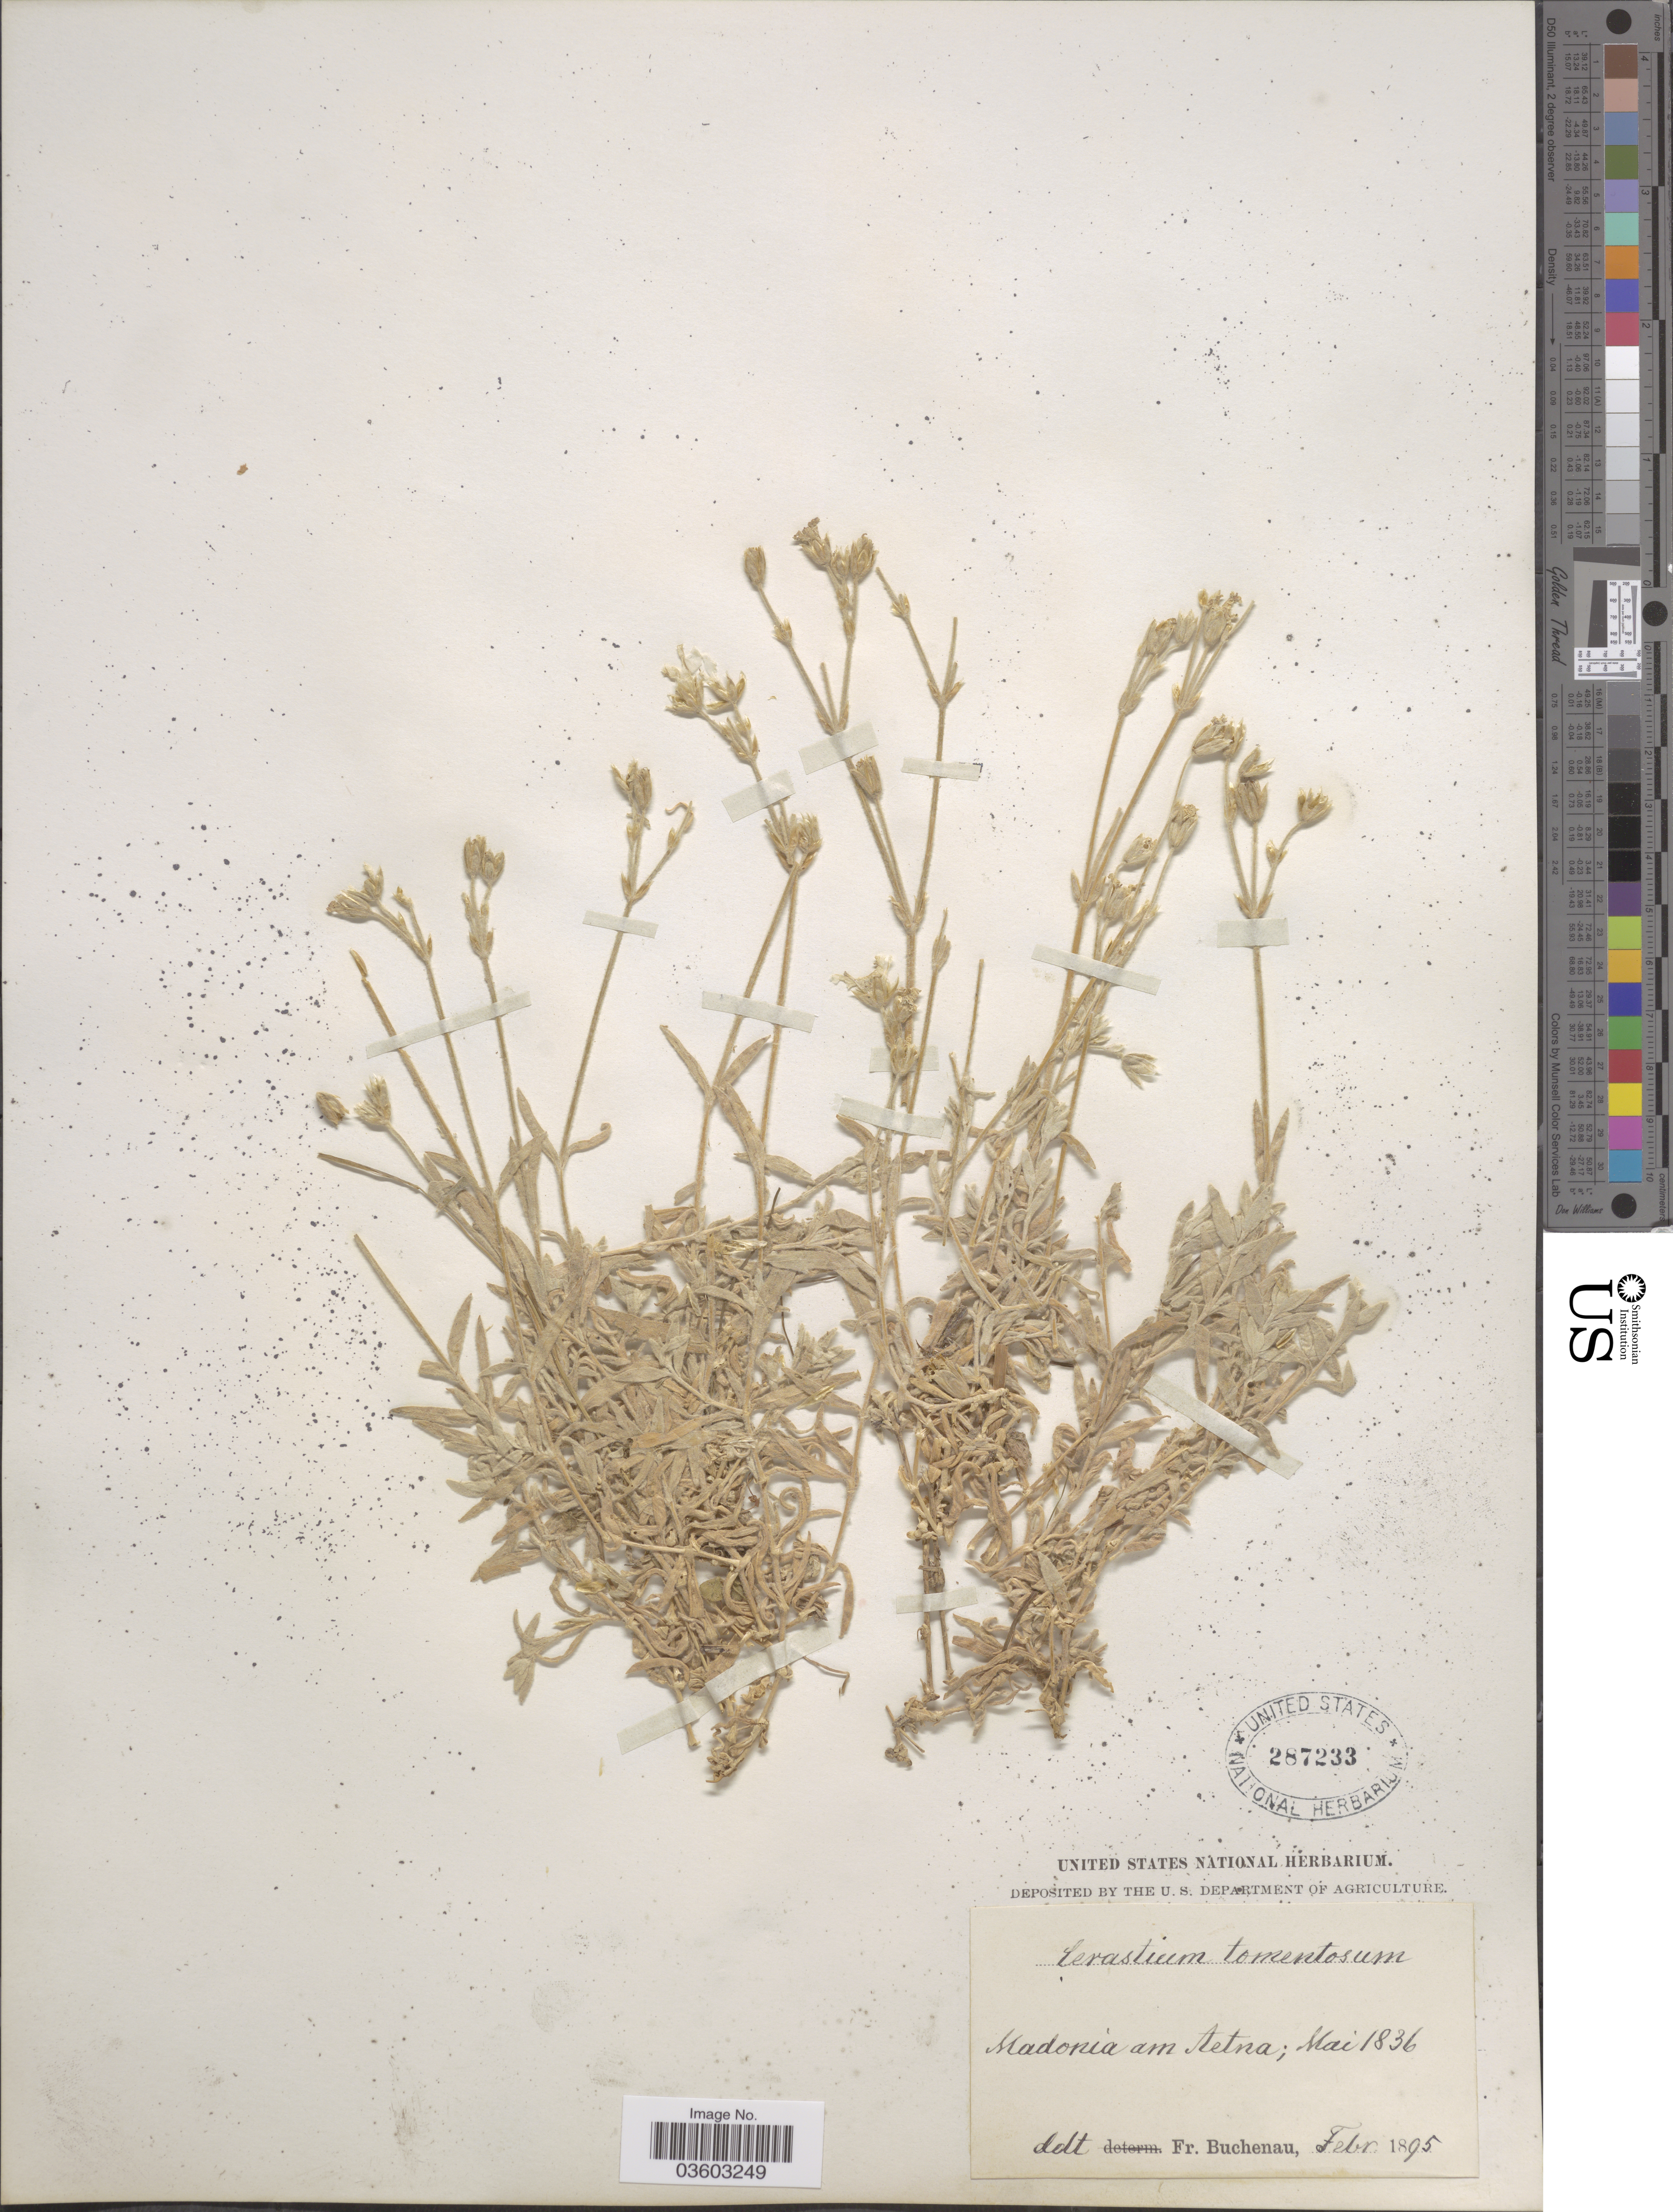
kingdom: Plantae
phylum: Tracheophyta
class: Magnoliopsida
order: Caryophyllales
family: Caryophyllaceae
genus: Cerastium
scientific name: Cerastium tomentosum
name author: L.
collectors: F. Buchenau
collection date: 1836-05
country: Italy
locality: Madonia am Aetna.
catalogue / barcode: US 287233